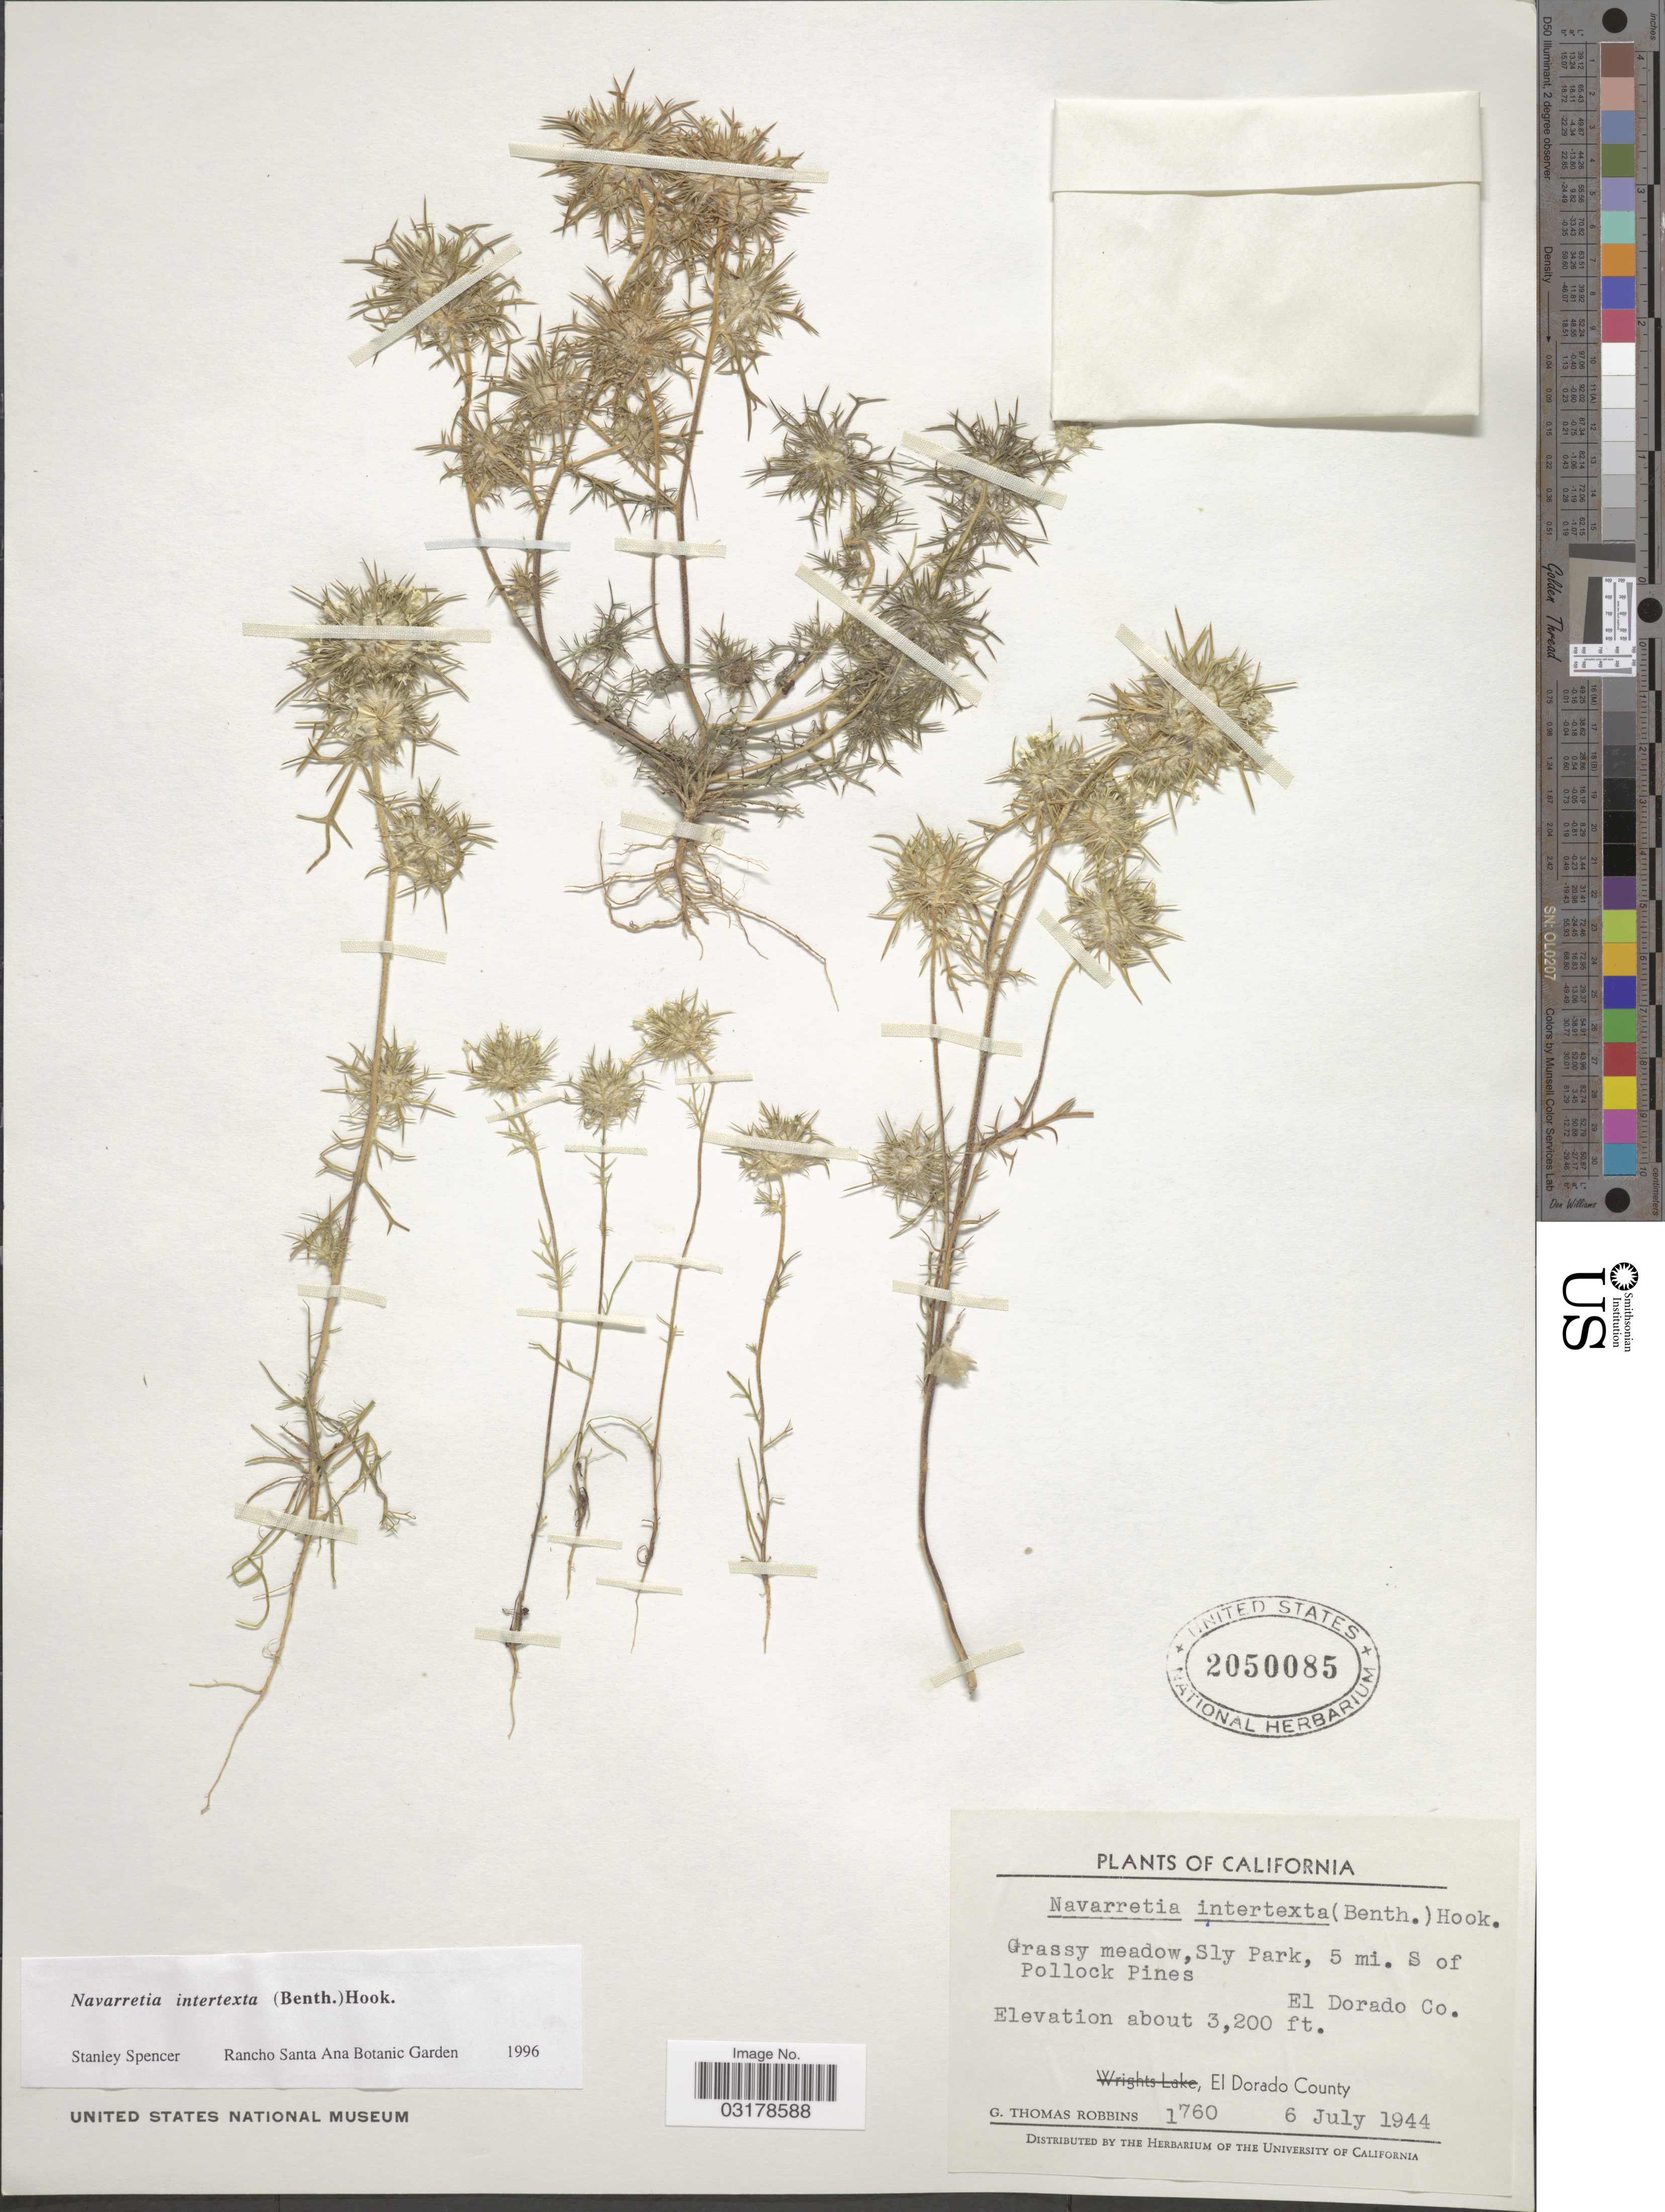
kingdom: Plantae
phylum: Tracheophyta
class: Magnoliopsida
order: Ericales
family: Polemoniaceae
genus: Navarretia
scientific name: Navarretia intertexta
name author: (Benth.) Hook.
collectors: G. T. Robbins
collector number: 1760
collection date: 1944-07-06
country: United States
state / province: California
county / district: El Dorado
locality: Sly Park, 5 mi. S of Pollock Pines. El Dorado Co. El Dorado County.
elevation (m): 975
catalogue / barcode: US 2050085